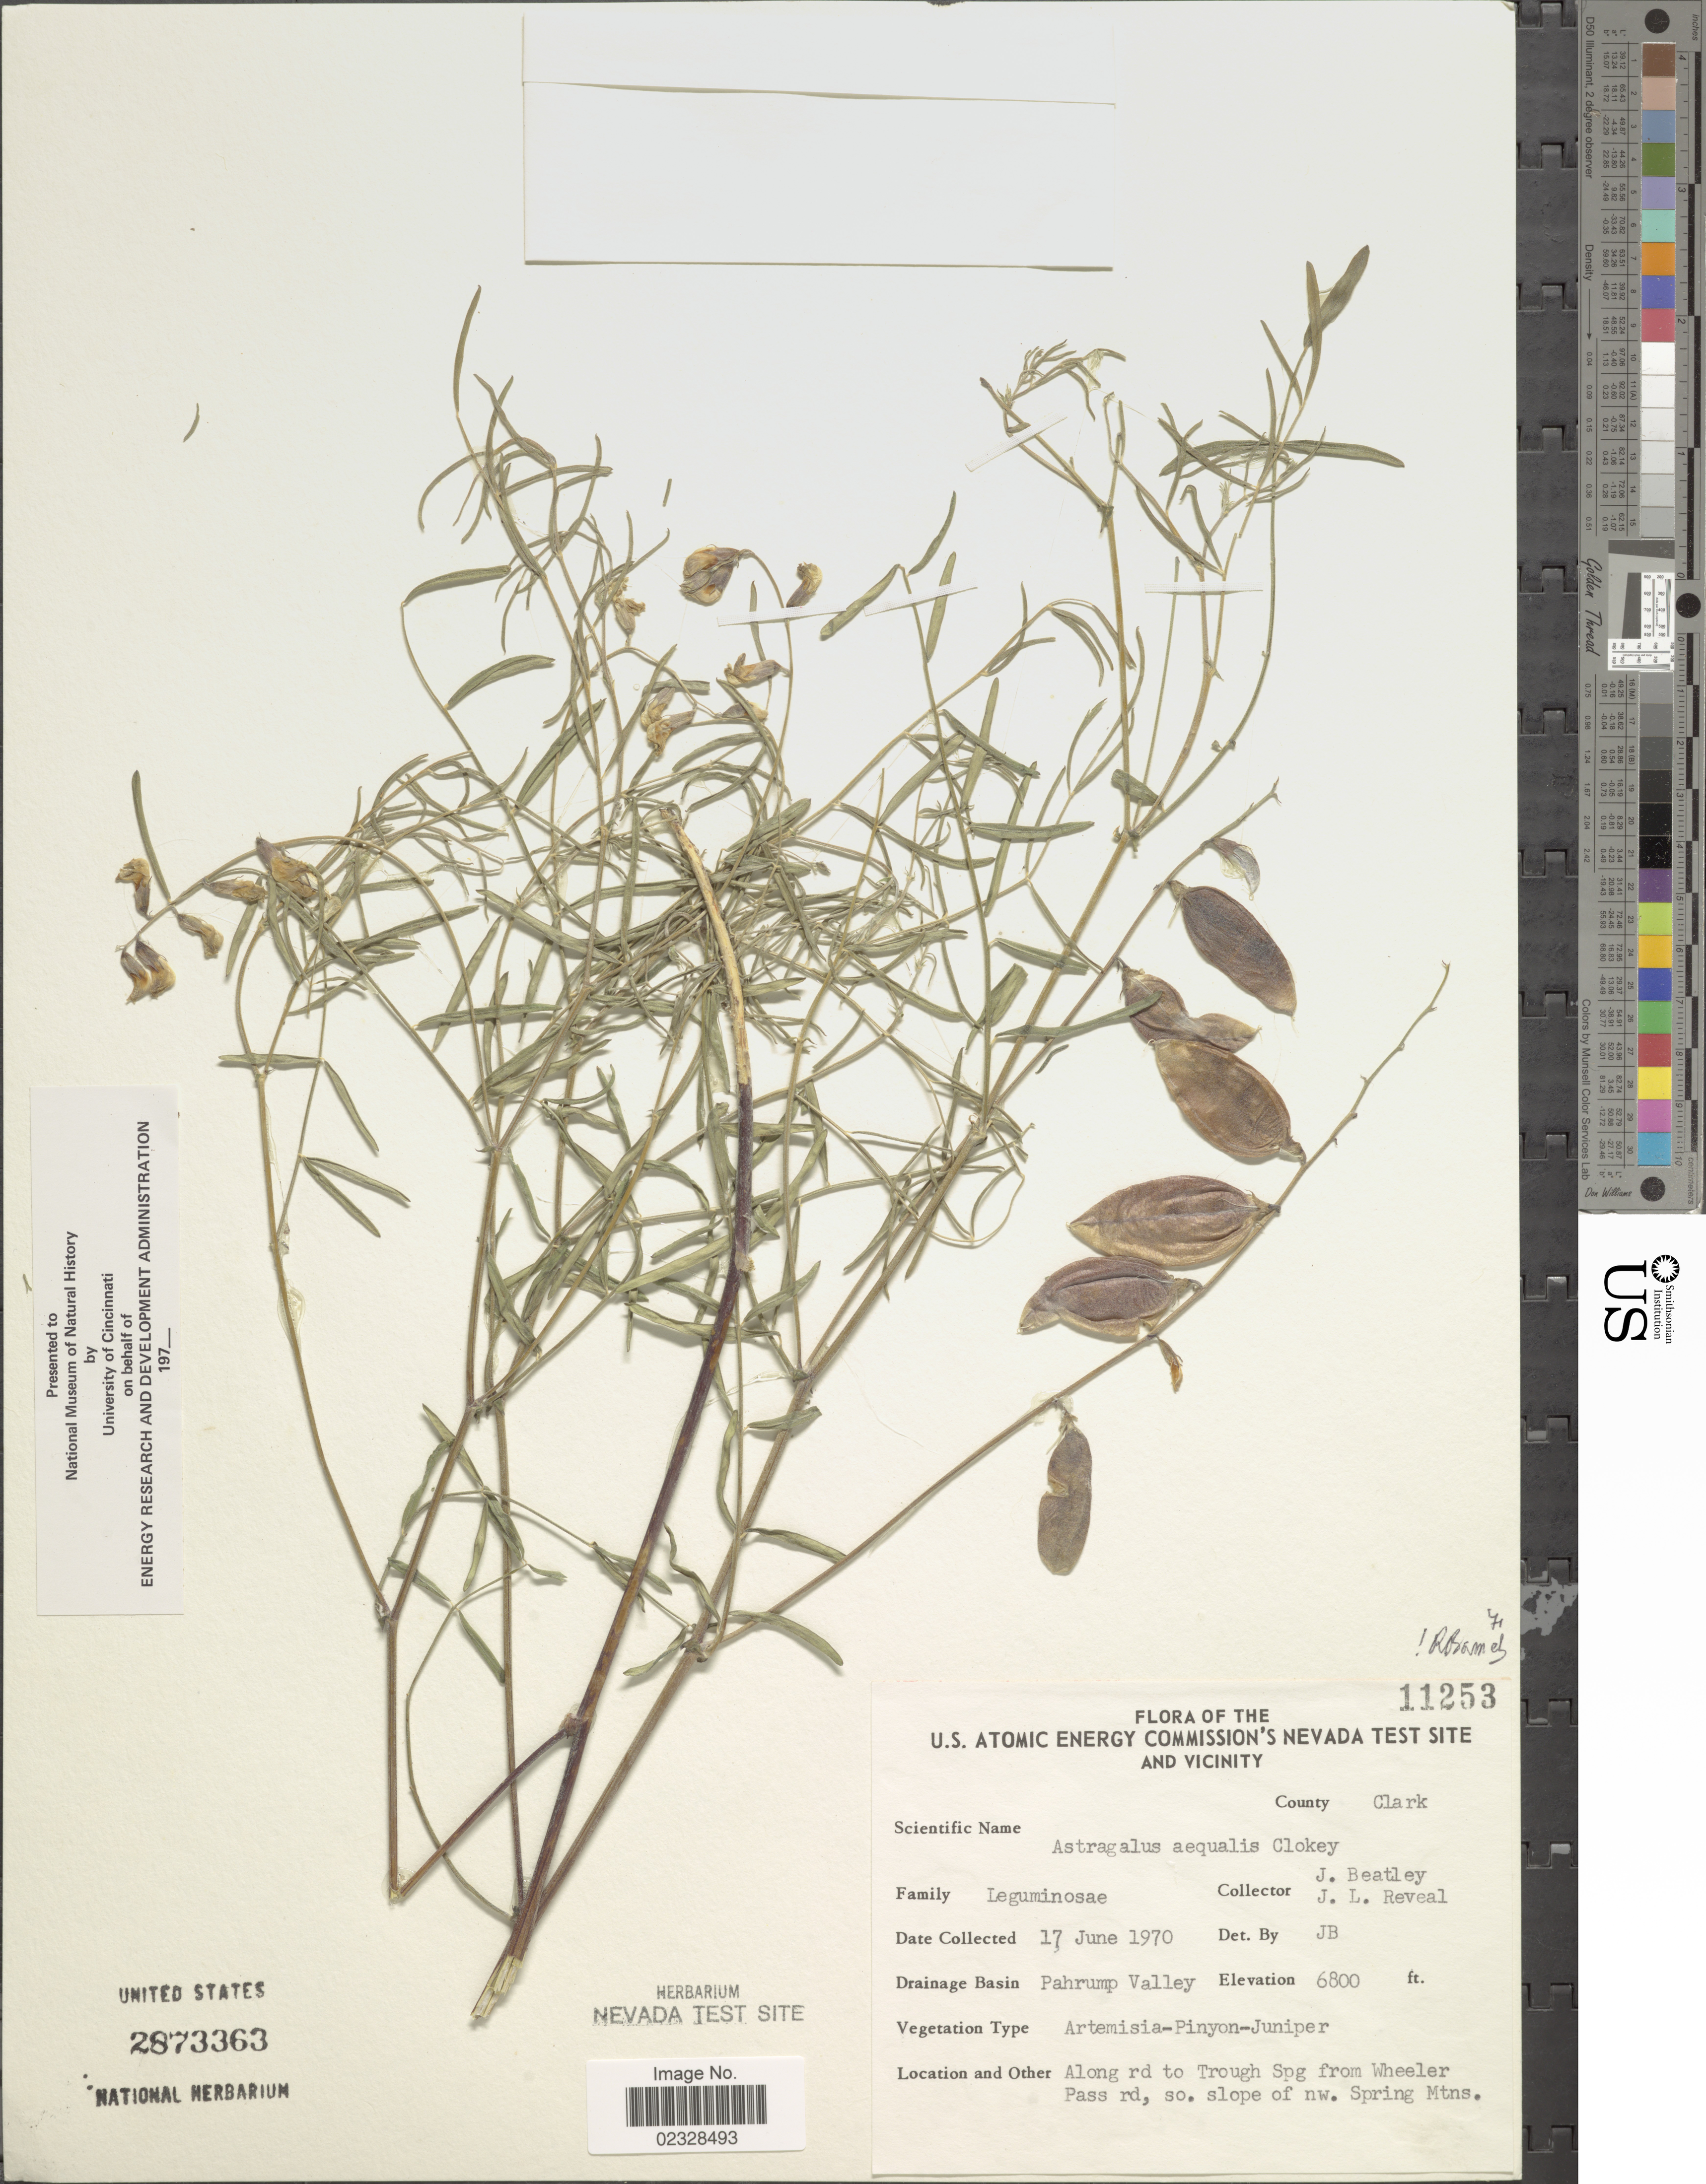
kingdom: Plantae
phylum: Tracheophyta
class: Magnoliopsida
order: Fabales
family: Fabaceae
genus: Astragalus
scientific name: Astragalus aequalis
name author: Clokey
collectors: J. C. Beatley & J. L. Reveal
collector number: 11253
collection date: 1970-06-17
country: United States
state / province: Nevada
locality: U.S. Atomic Energy Commission's Nevada Test Site and Vicinity. County Clark. Pahrump Valley. Along rd to Trough Spg from Wheeler Pass rd, so. slope of nw. Spring Mtns.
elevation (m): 2073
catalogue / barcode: US 2873363